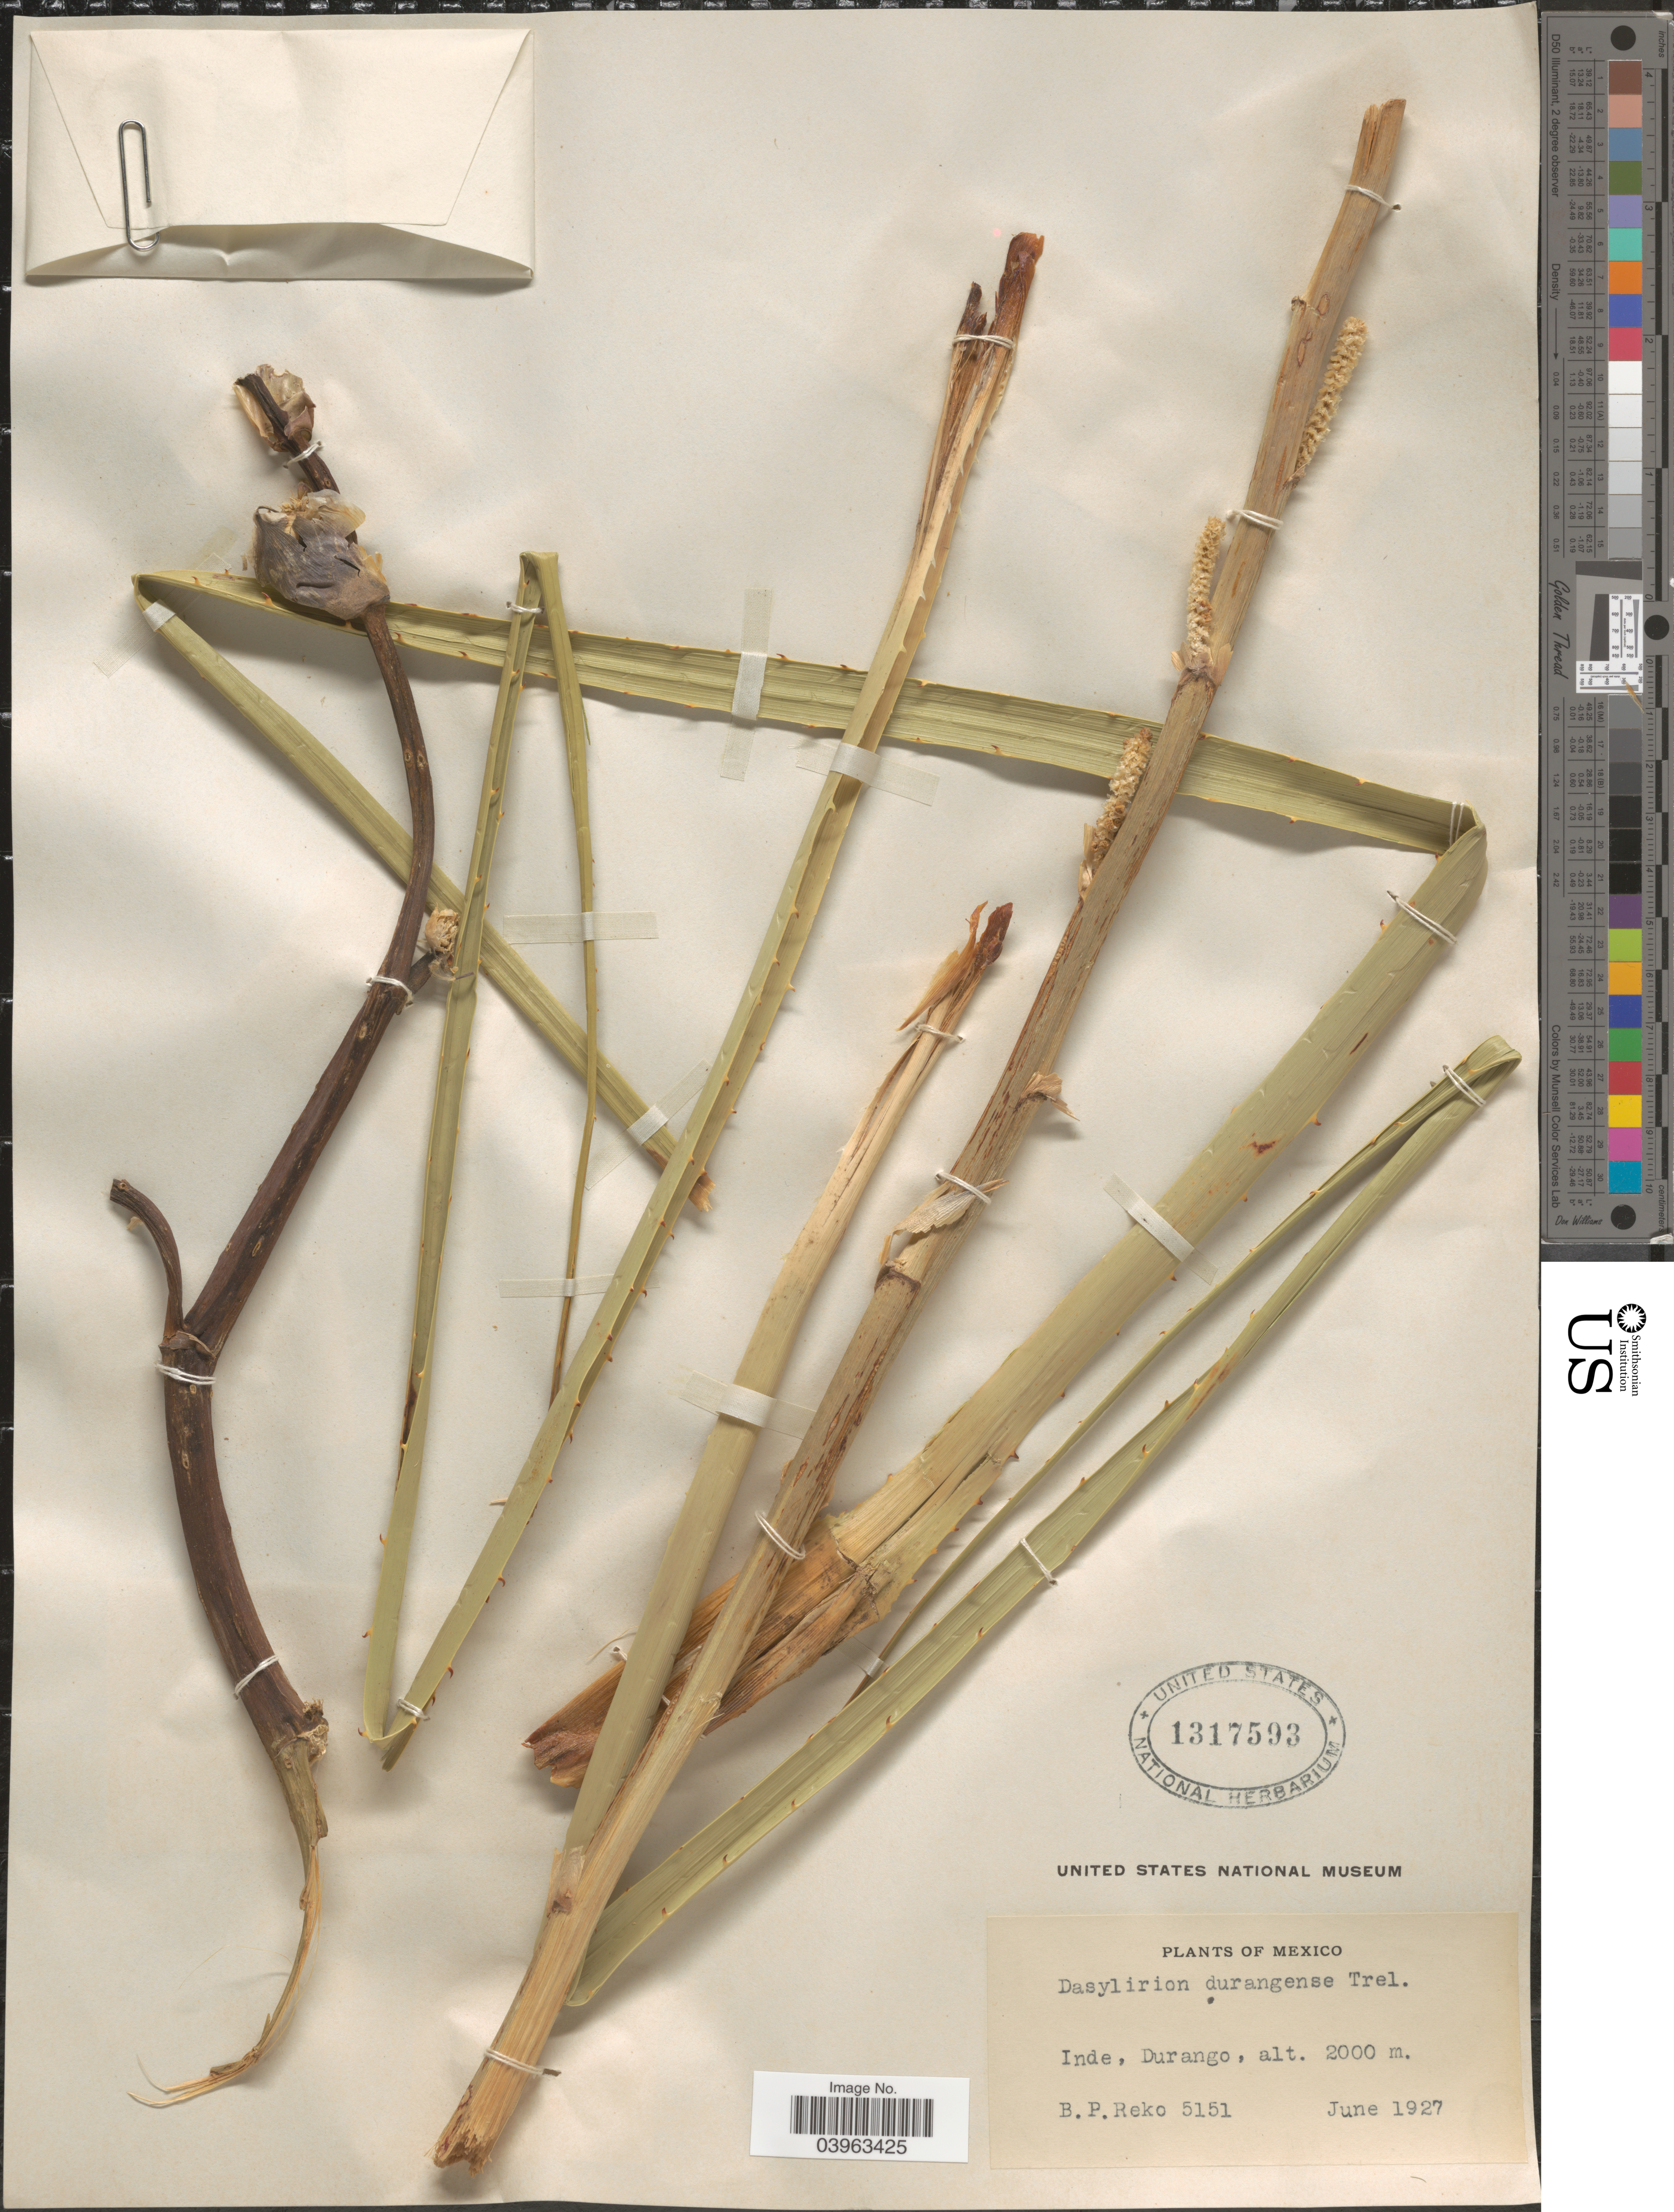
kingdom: Plantae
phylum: Tracheophyta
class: Liliopsida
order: Asparagales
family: Asparagaceae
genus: Dasylirion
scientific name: Dasylirion durangense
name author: Trel.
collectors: B. P. Reko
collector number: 5151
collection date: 1927-06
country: Mexico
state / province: Durango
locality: Inde, Durango.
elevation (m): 2000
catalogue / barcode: US 1317593